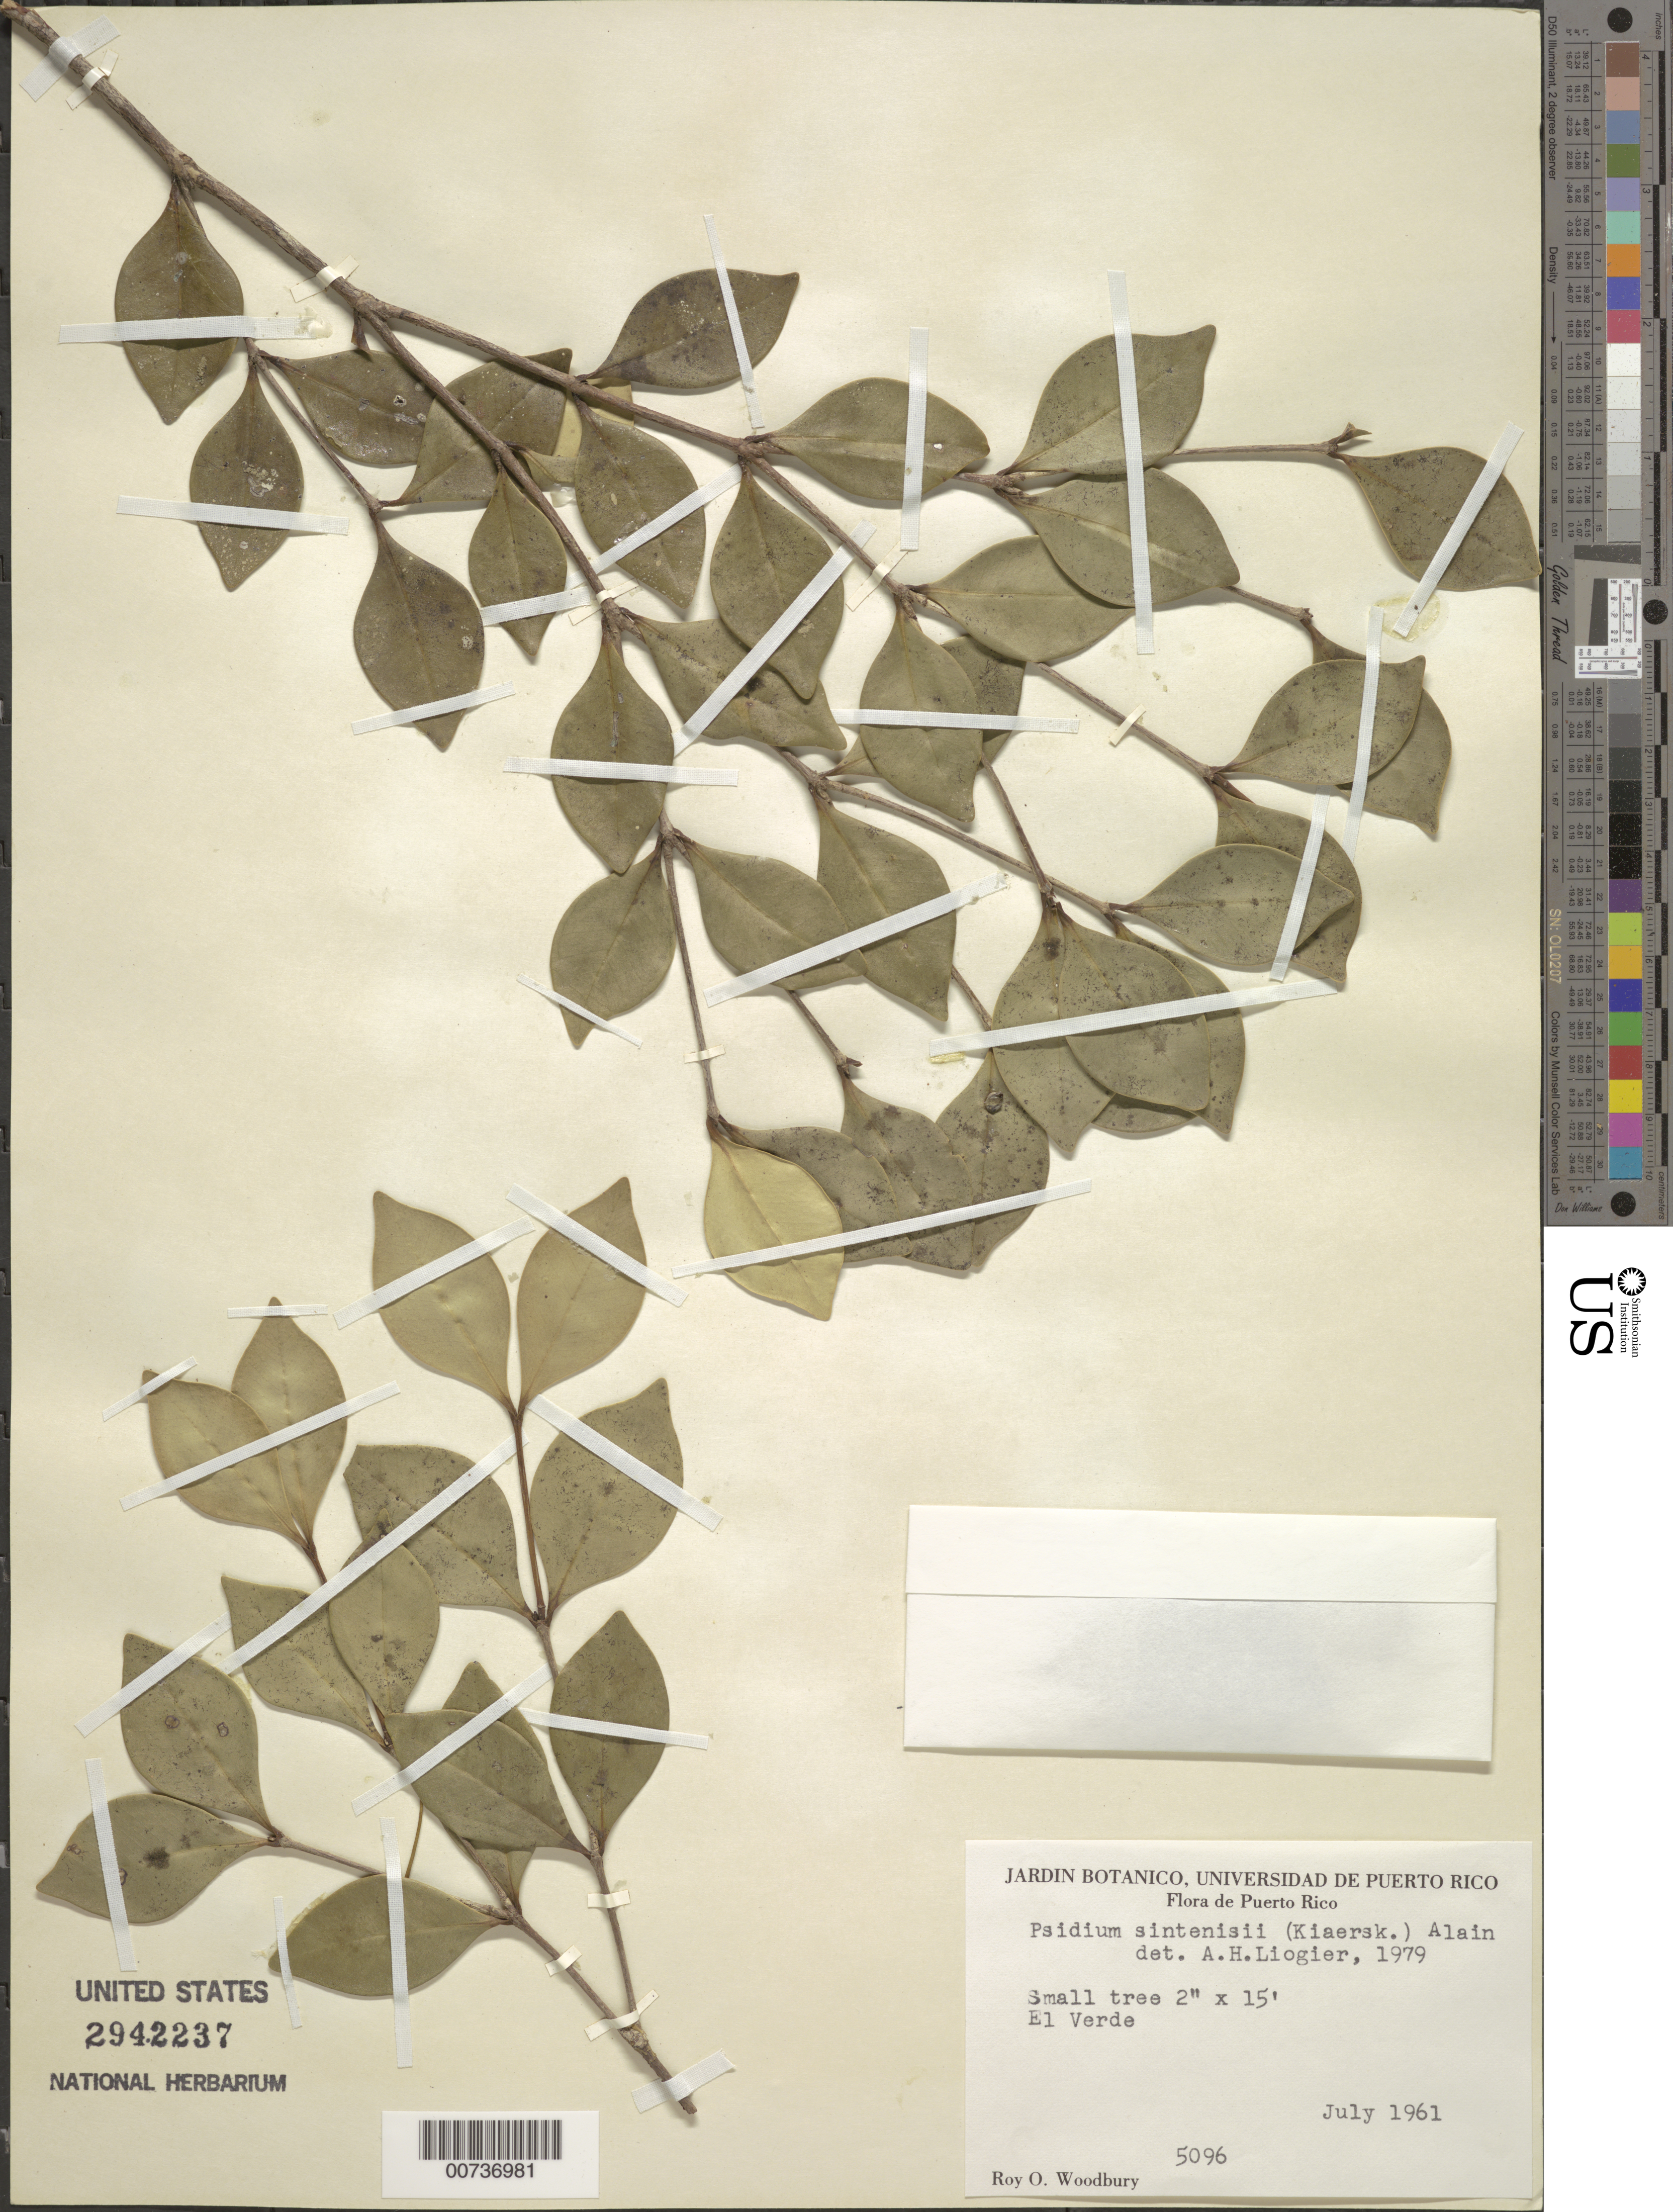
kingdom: Plantae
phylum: Tracheophyta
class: Magnoliopsida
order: Myrtales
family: Myrtaceae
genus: Myrcia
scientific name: Myrcia neosintenisii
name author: K. Campbell & Peguero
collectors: R. O. Woodbury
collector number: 5096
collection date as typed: Jul 1961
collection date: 1961-07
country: Puerto Rico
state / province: Río Grande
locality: El Verde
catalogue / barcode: US 2942237